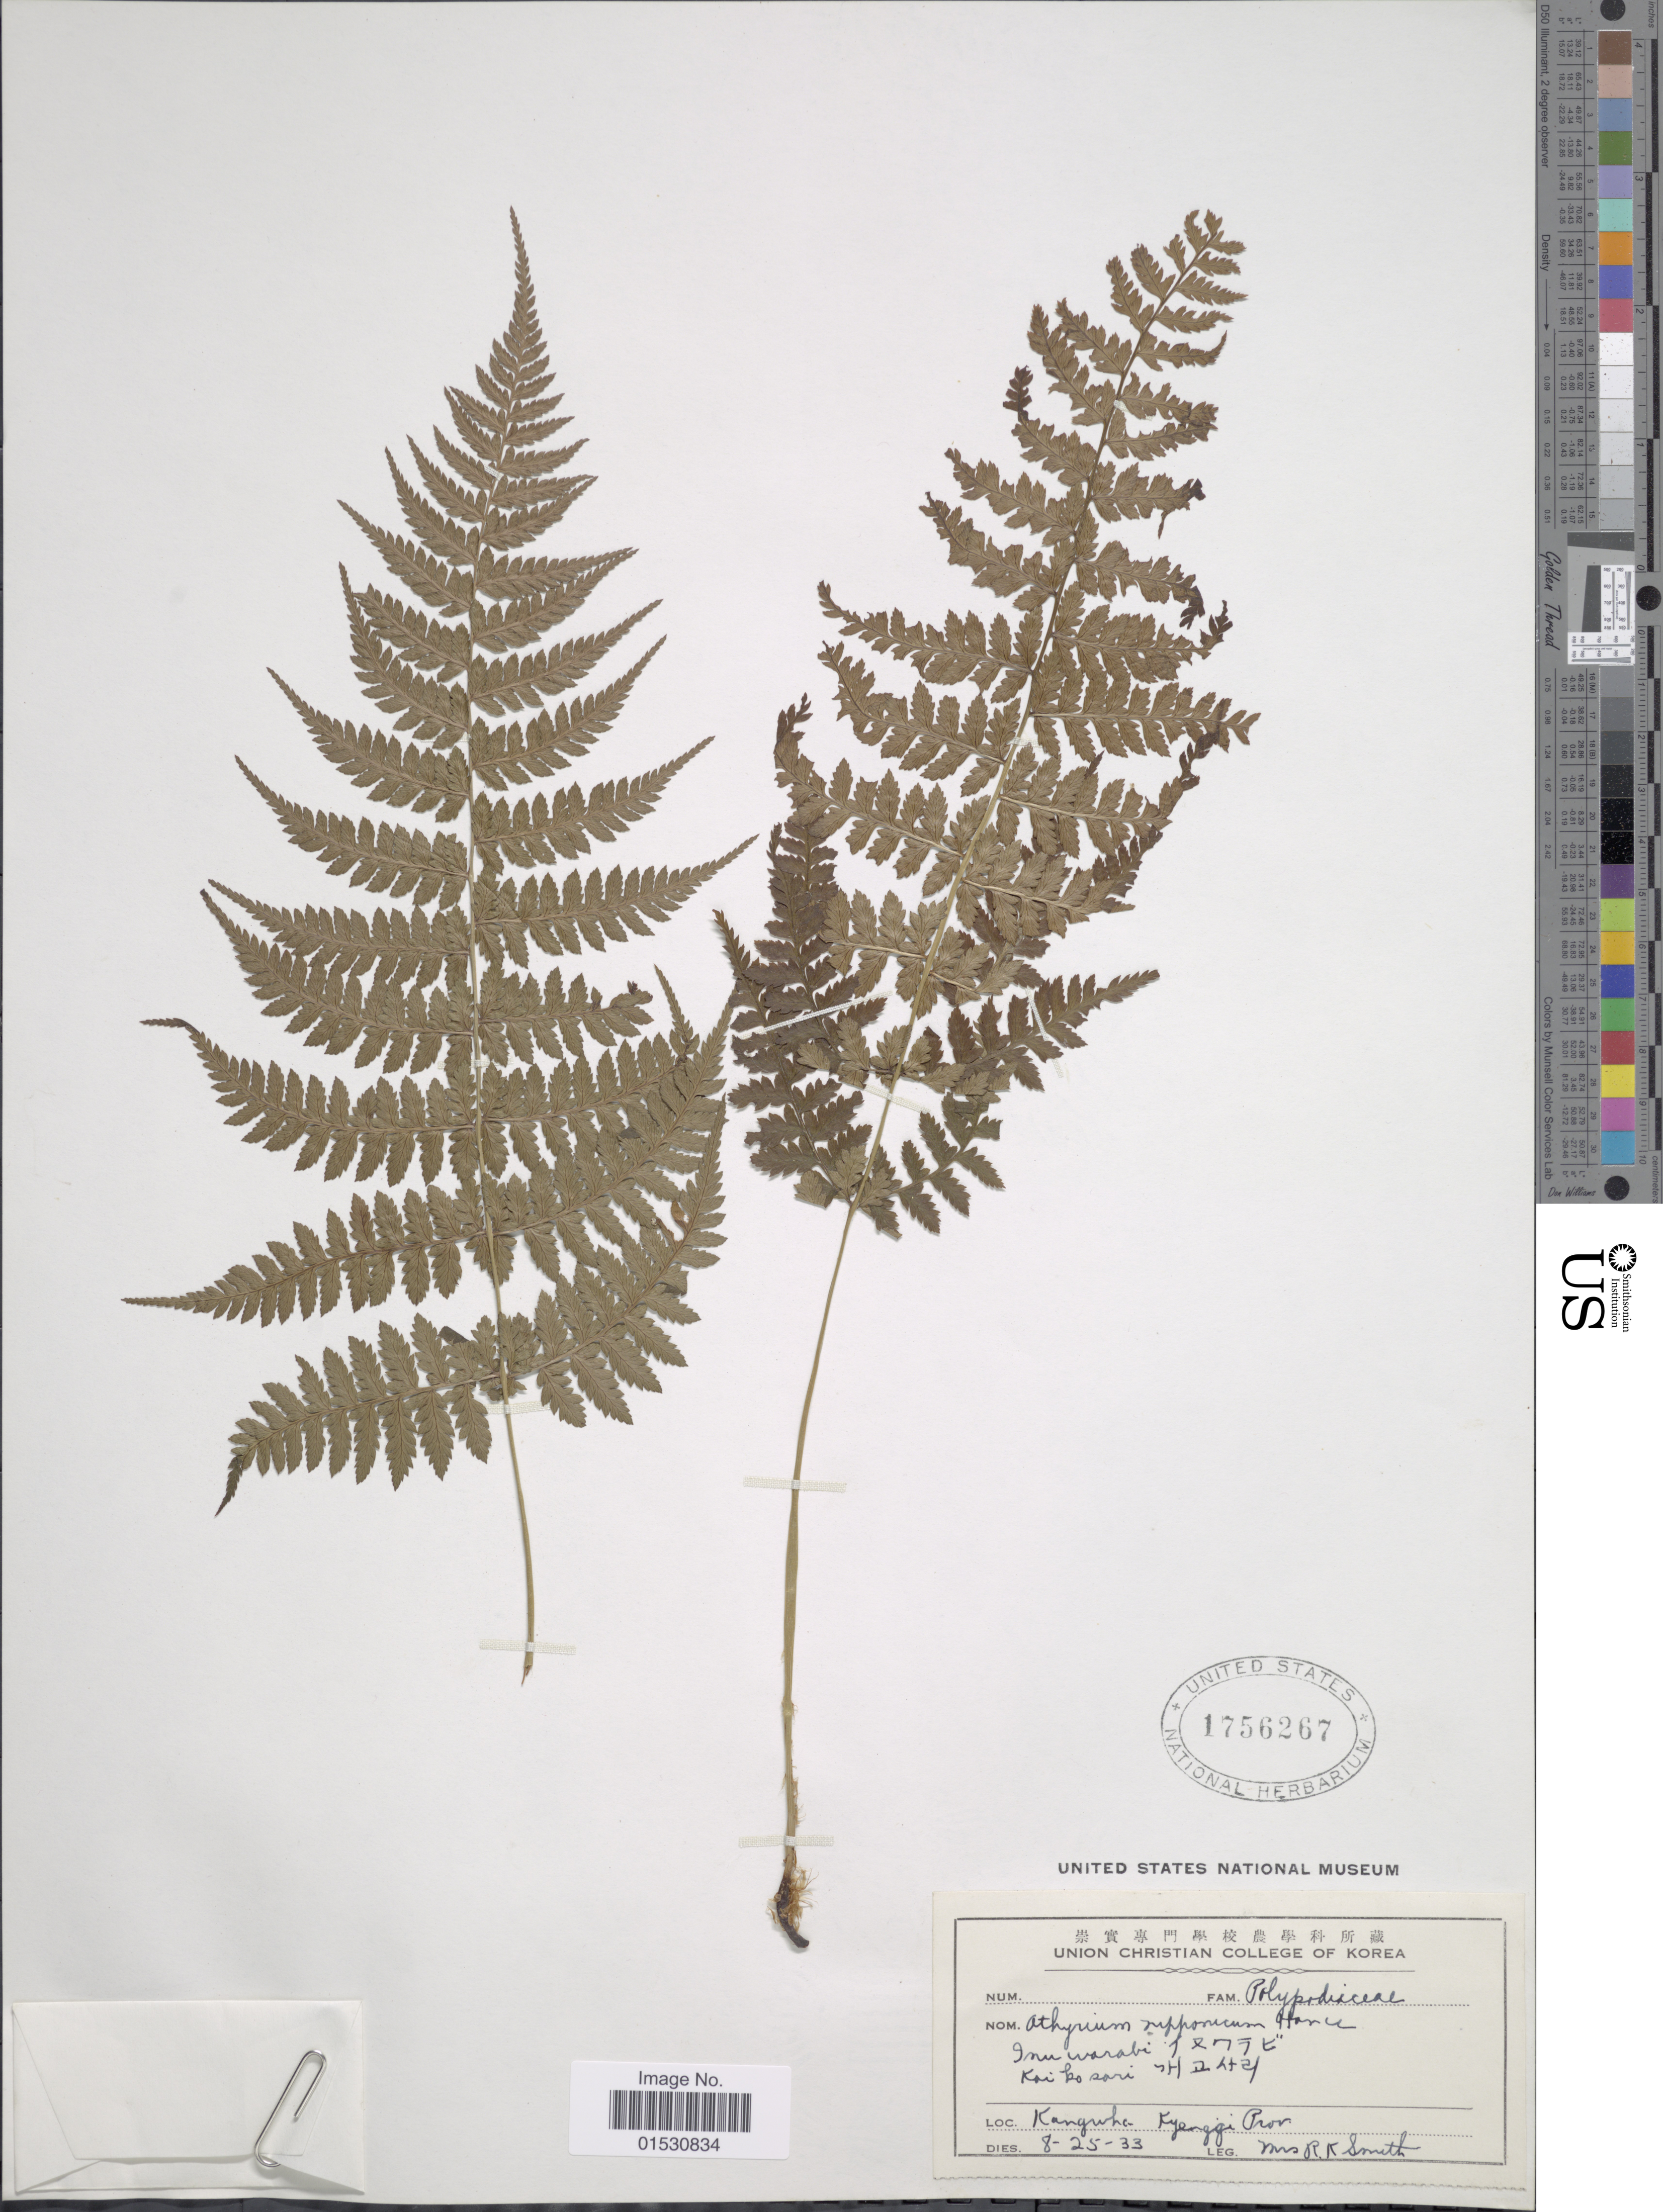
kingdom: Plantae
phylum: Tracheophyta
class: Polypodiopsida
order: Polypodiales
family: Athyriaceae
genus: Athyrium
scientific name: Athyrium nipponicum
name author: (Mett.) Hance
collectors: Mrs. R. K. Smith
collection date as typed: Transcribed d/m/y: 25/8/33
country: South Korea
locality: Kangwha Kyenggi Prov.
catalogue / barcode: US 1756267